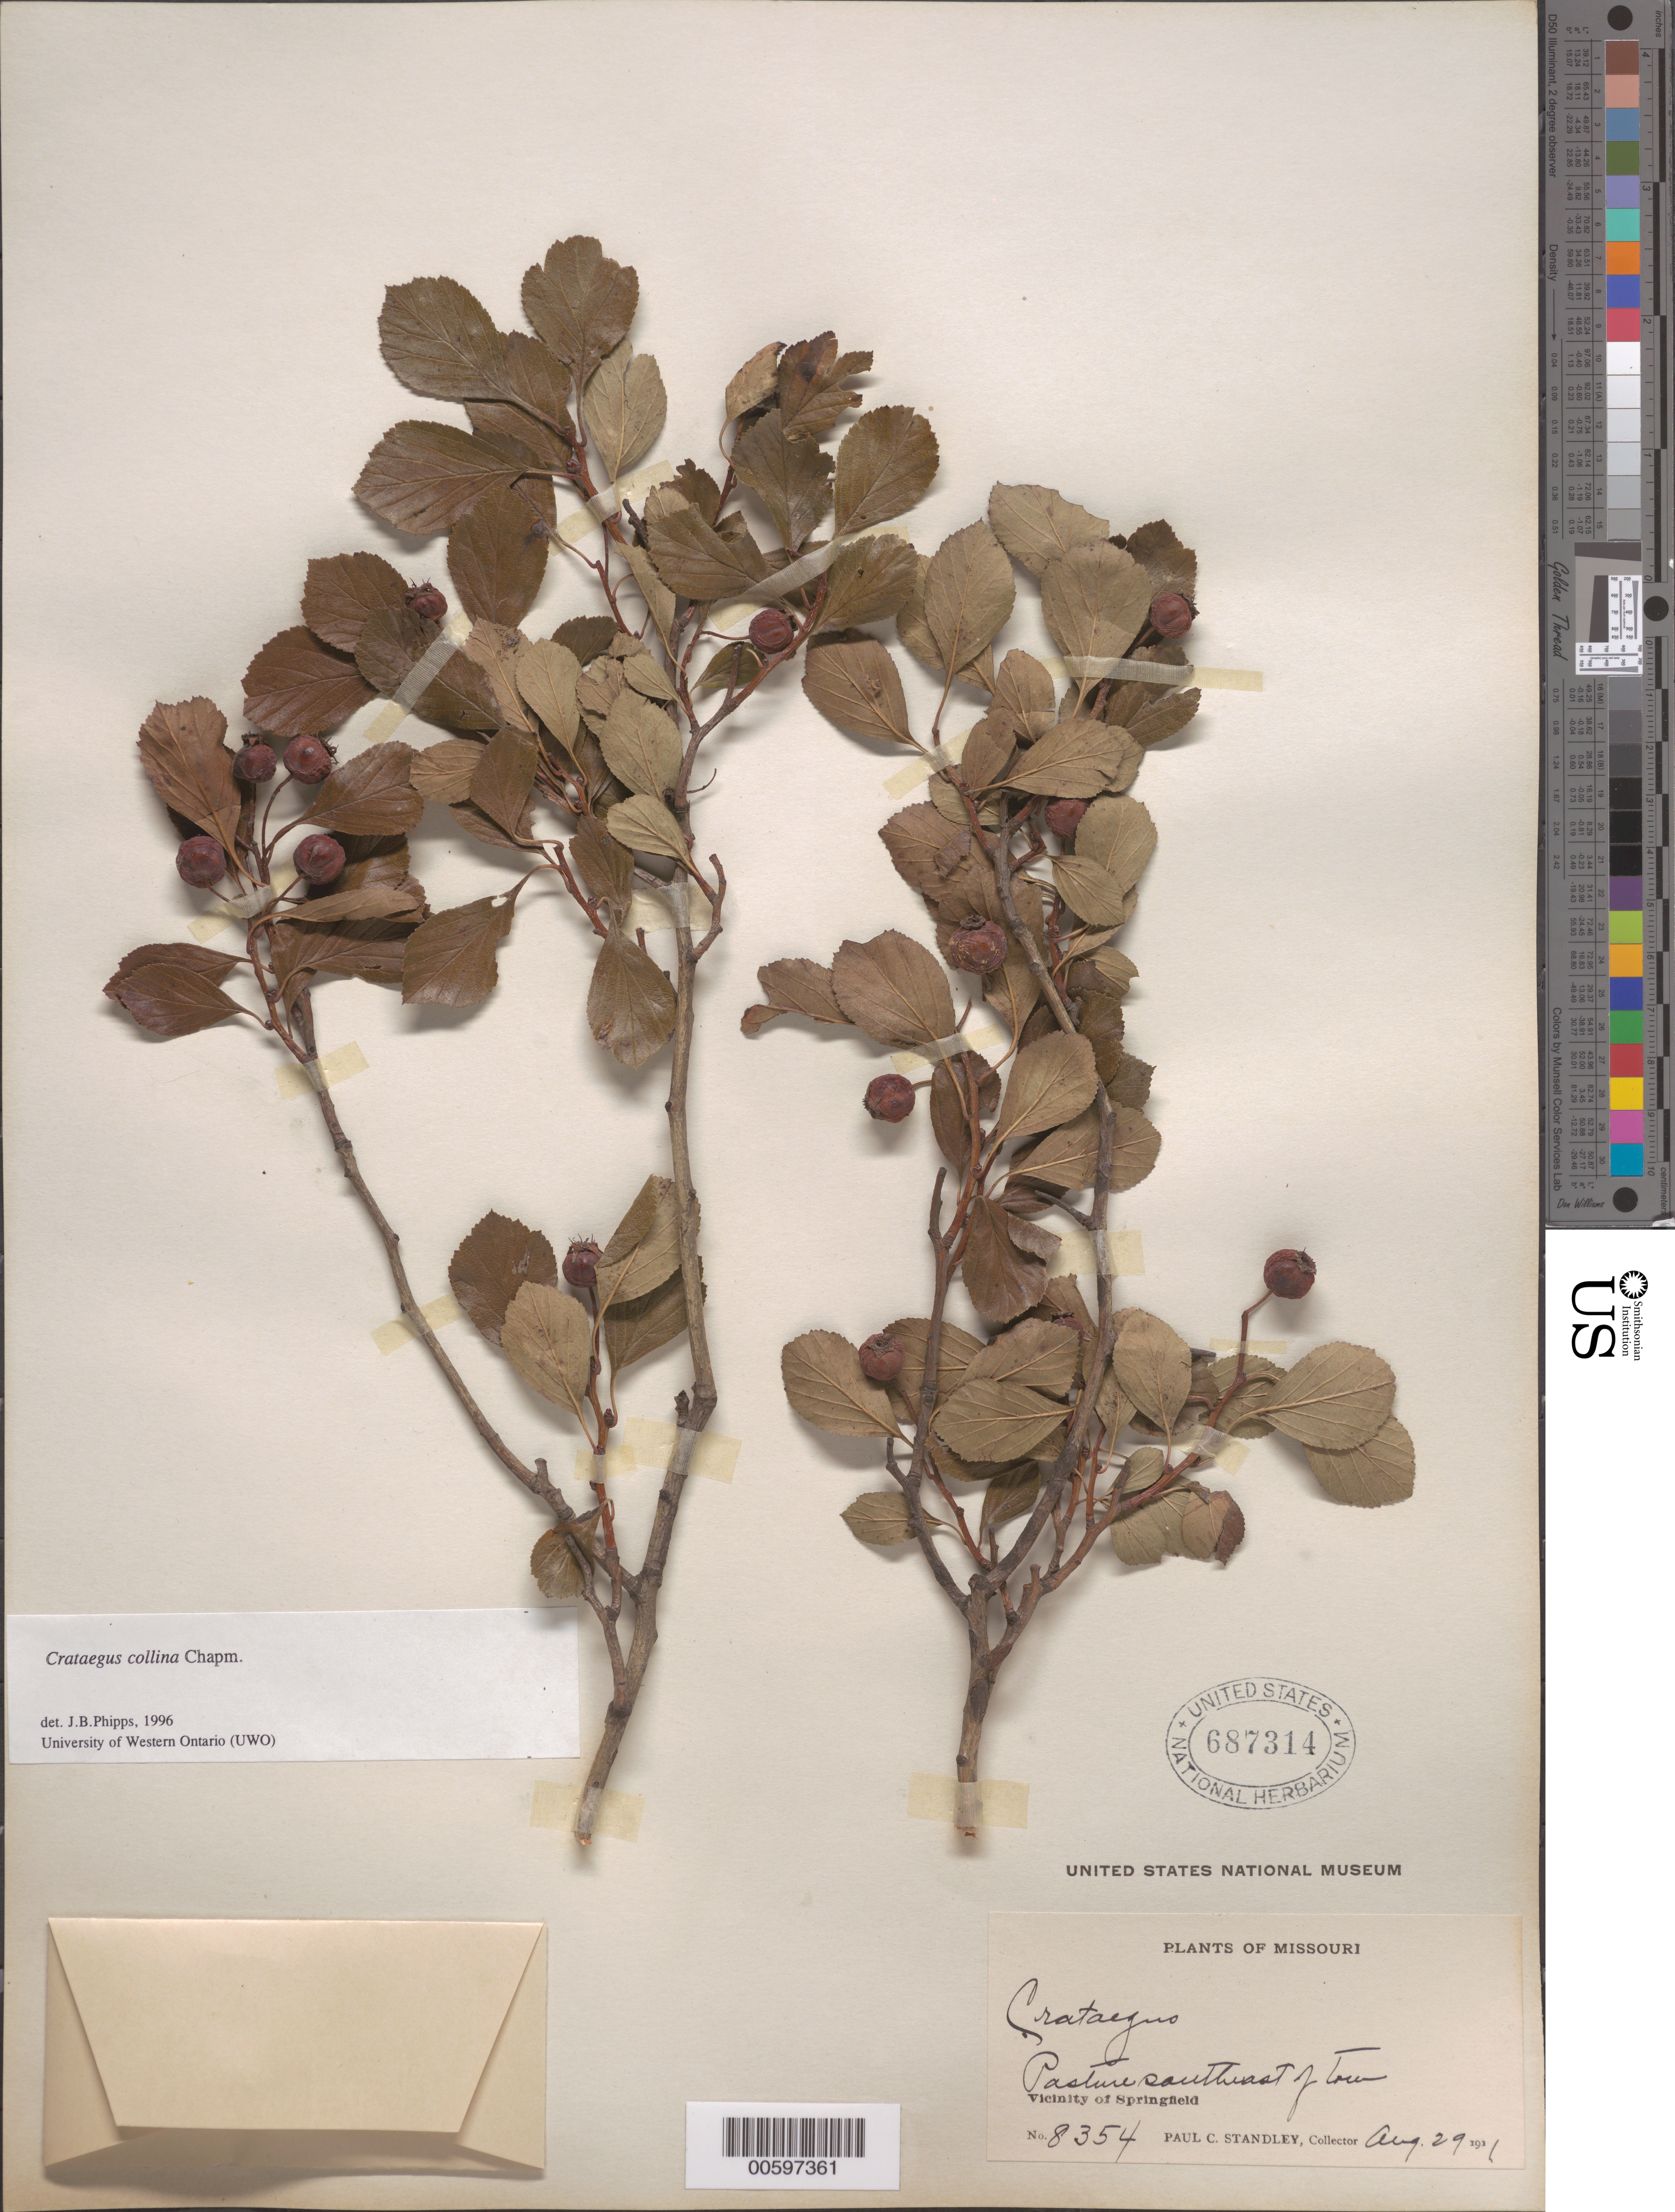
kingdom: Plantae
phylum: Tracheophyta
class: Magnoliopsida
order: Rosales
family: Rosaceae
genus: Crataegus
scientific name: Crataegus collina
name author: Chapm.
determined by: Phipps, James B., (UWO), University of Western Ontario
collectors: P. C. Standley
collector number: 8354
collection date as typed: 29 Aug 1911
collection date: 1911-08-29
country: United States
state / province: Missouri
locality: Vicinity of Springfield, SE of town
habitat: Pasture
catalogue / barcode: US 687314